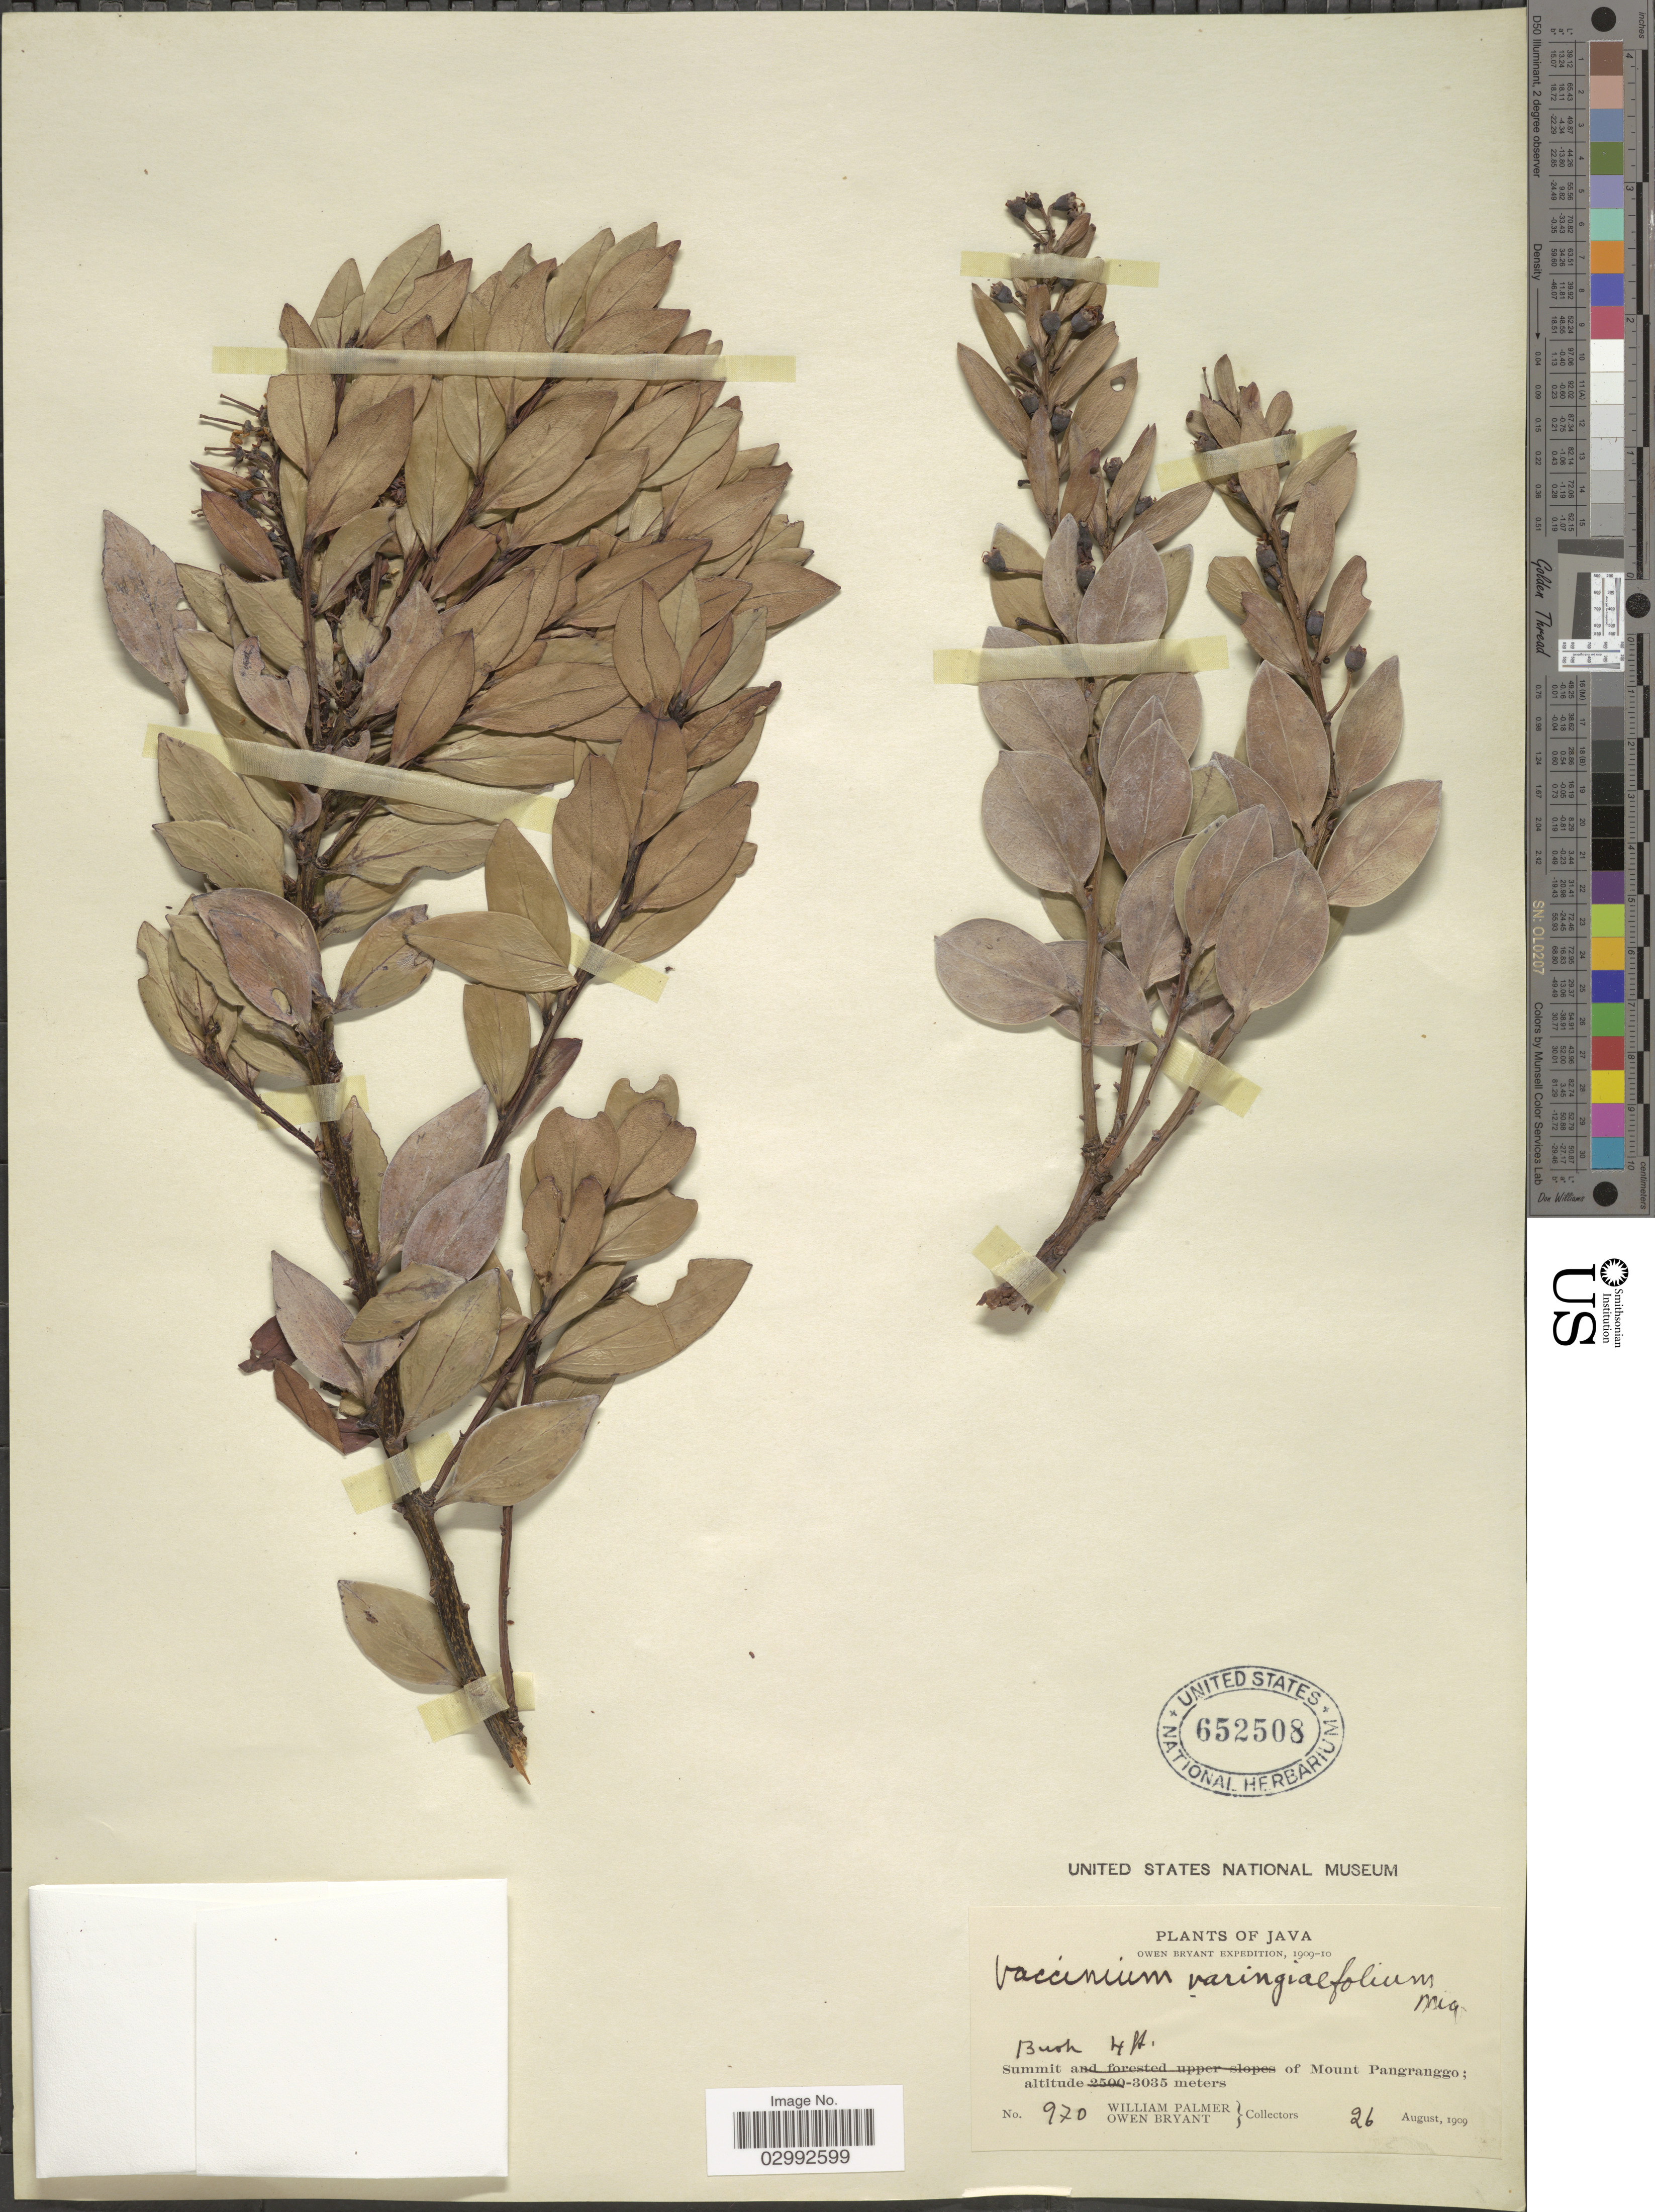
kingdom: Plantae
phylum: Tracheophyta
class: Magnoliopsida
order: Ericales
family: Ericaceae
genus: Vaccinium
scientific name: Vaccinium varingiaefolium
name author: Miq.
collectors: W. Palmer & O. Bryant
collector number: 970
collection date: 1909-08-26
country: Indonesia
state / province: Java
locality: Summit of Mount Pangranggo.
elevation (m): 3035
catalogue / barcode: US 652508